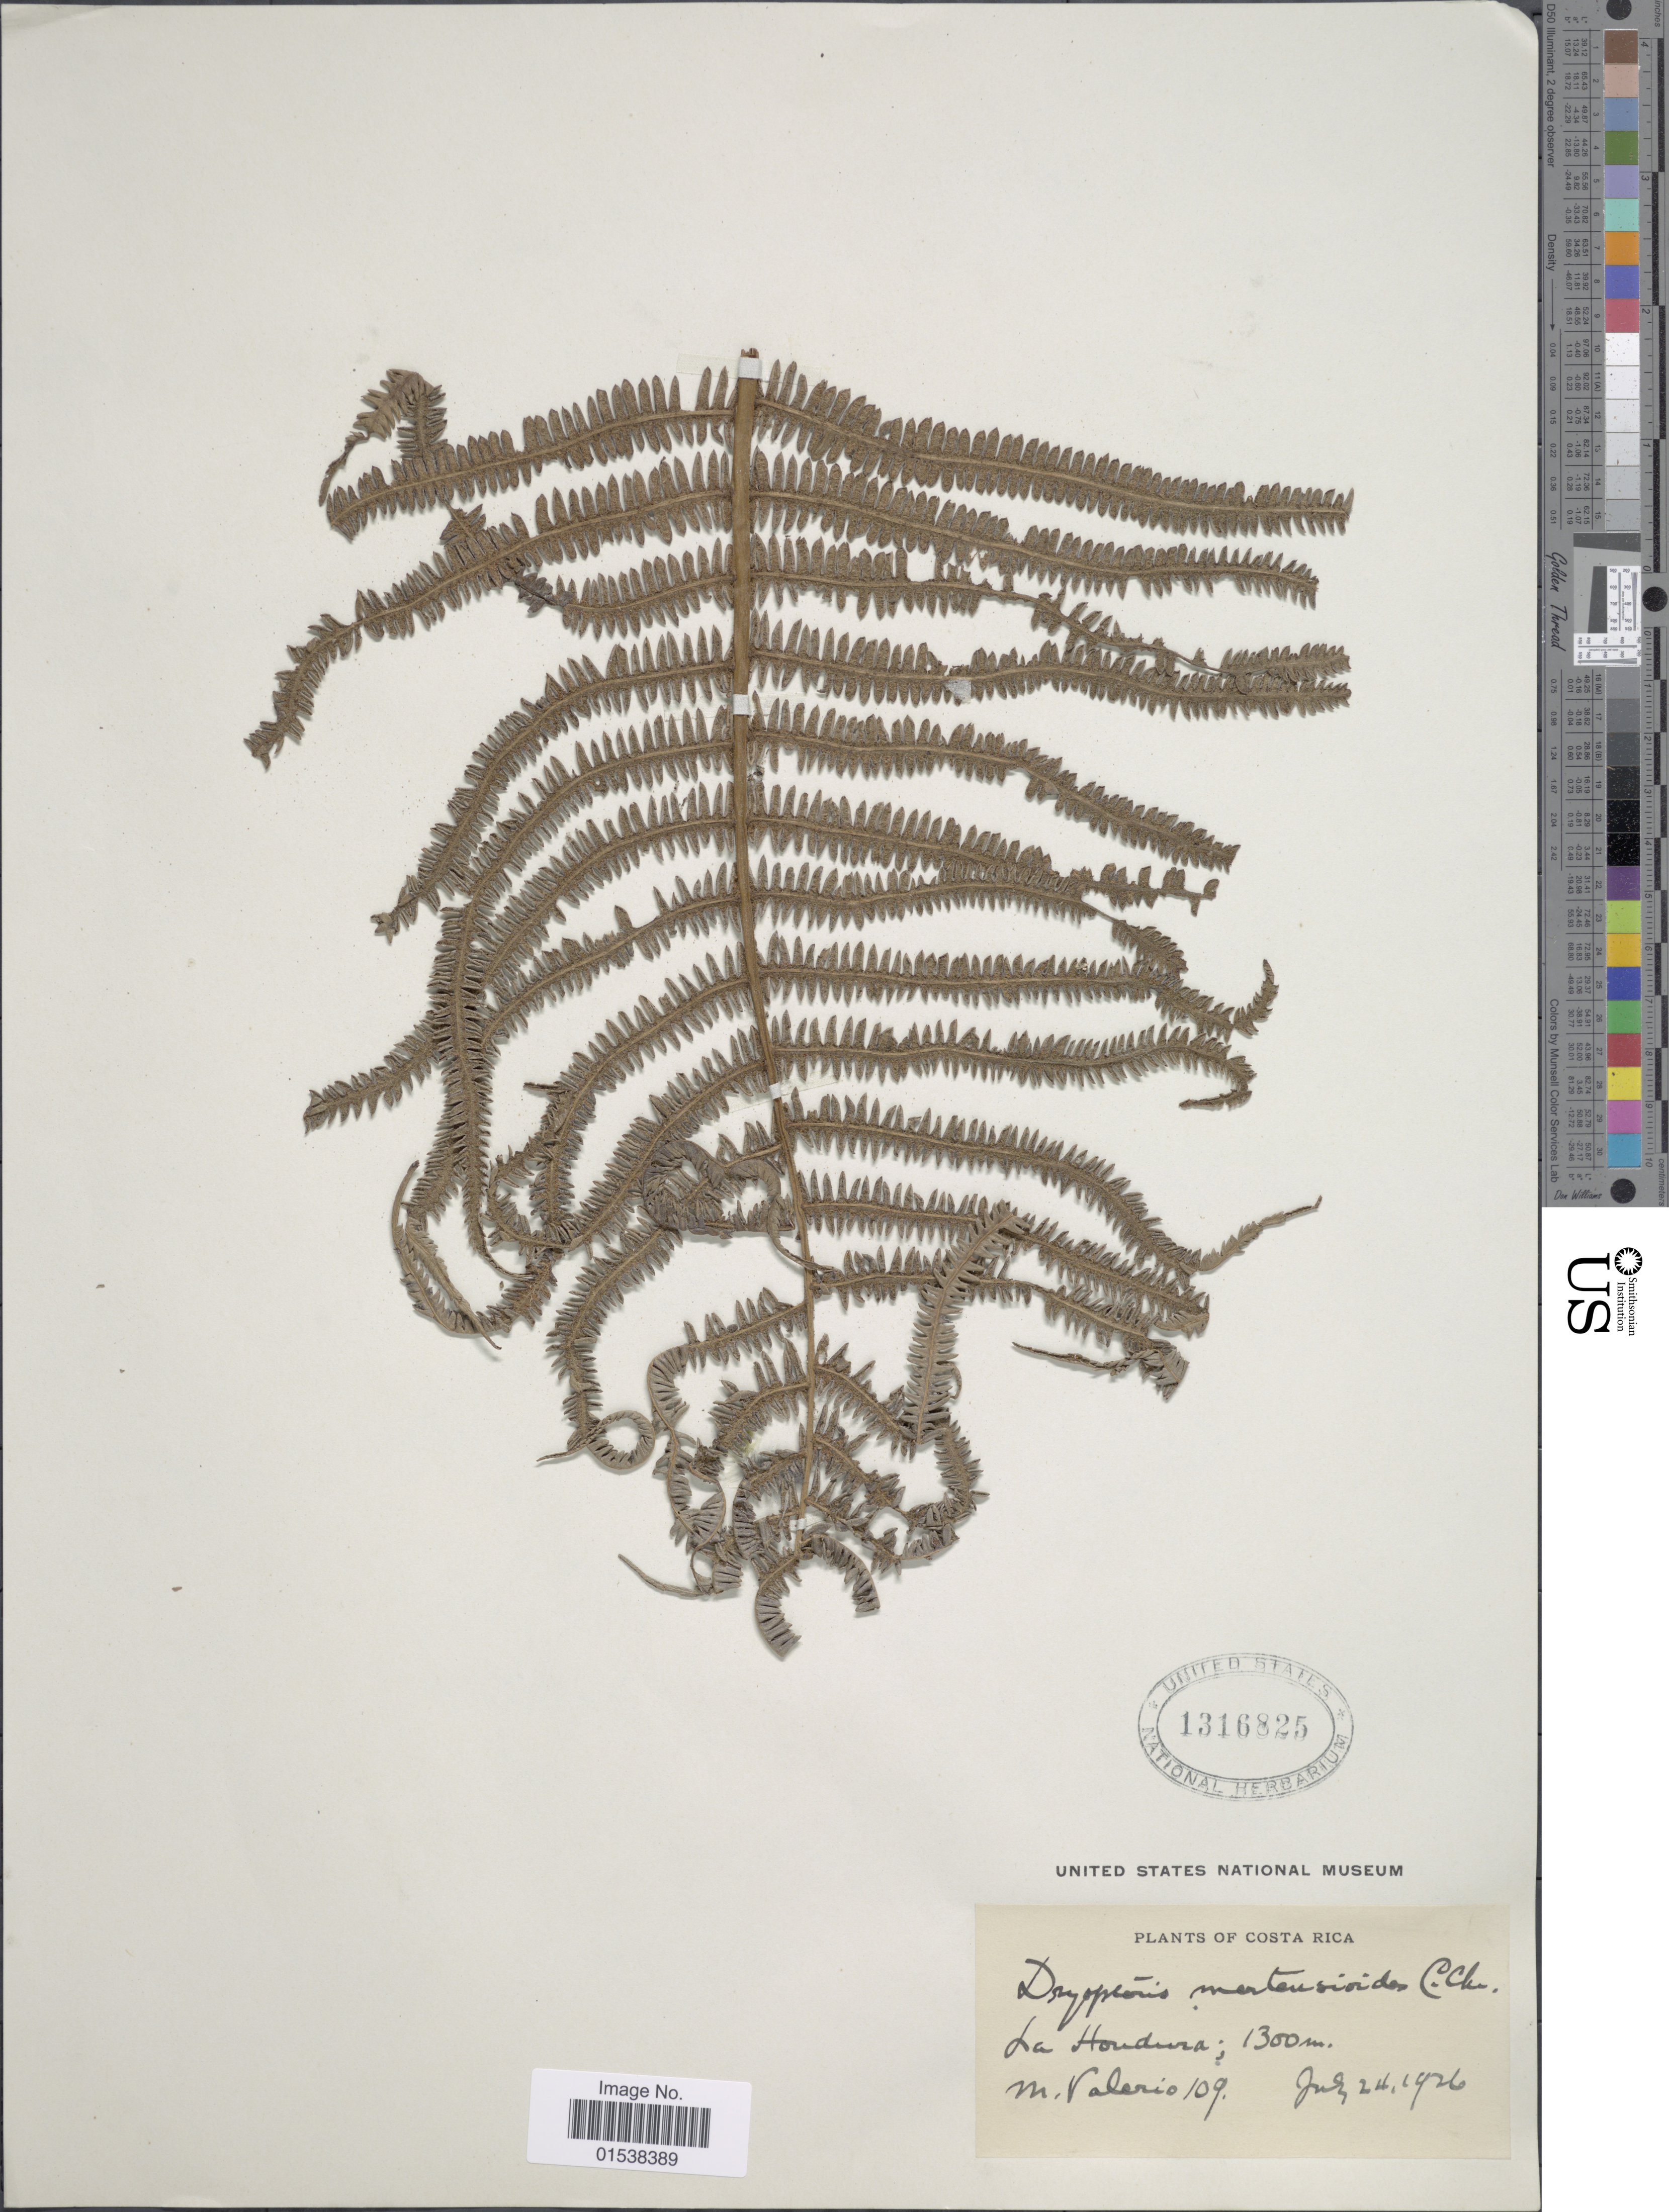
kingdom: Plantae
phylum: Tracheophyta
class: Polypodiopsida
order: Polypodiales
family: Thelypteridaceae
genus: Amauropelta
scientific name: Amauropelta mertensioides (C. Chr.) comb. nov., ined 2015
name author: (C. Chr.)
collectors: M. Valerio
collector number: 109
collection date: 1926-07-24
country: Costa Rica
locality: La Hondura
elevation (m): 1300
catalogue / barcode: US 1316825